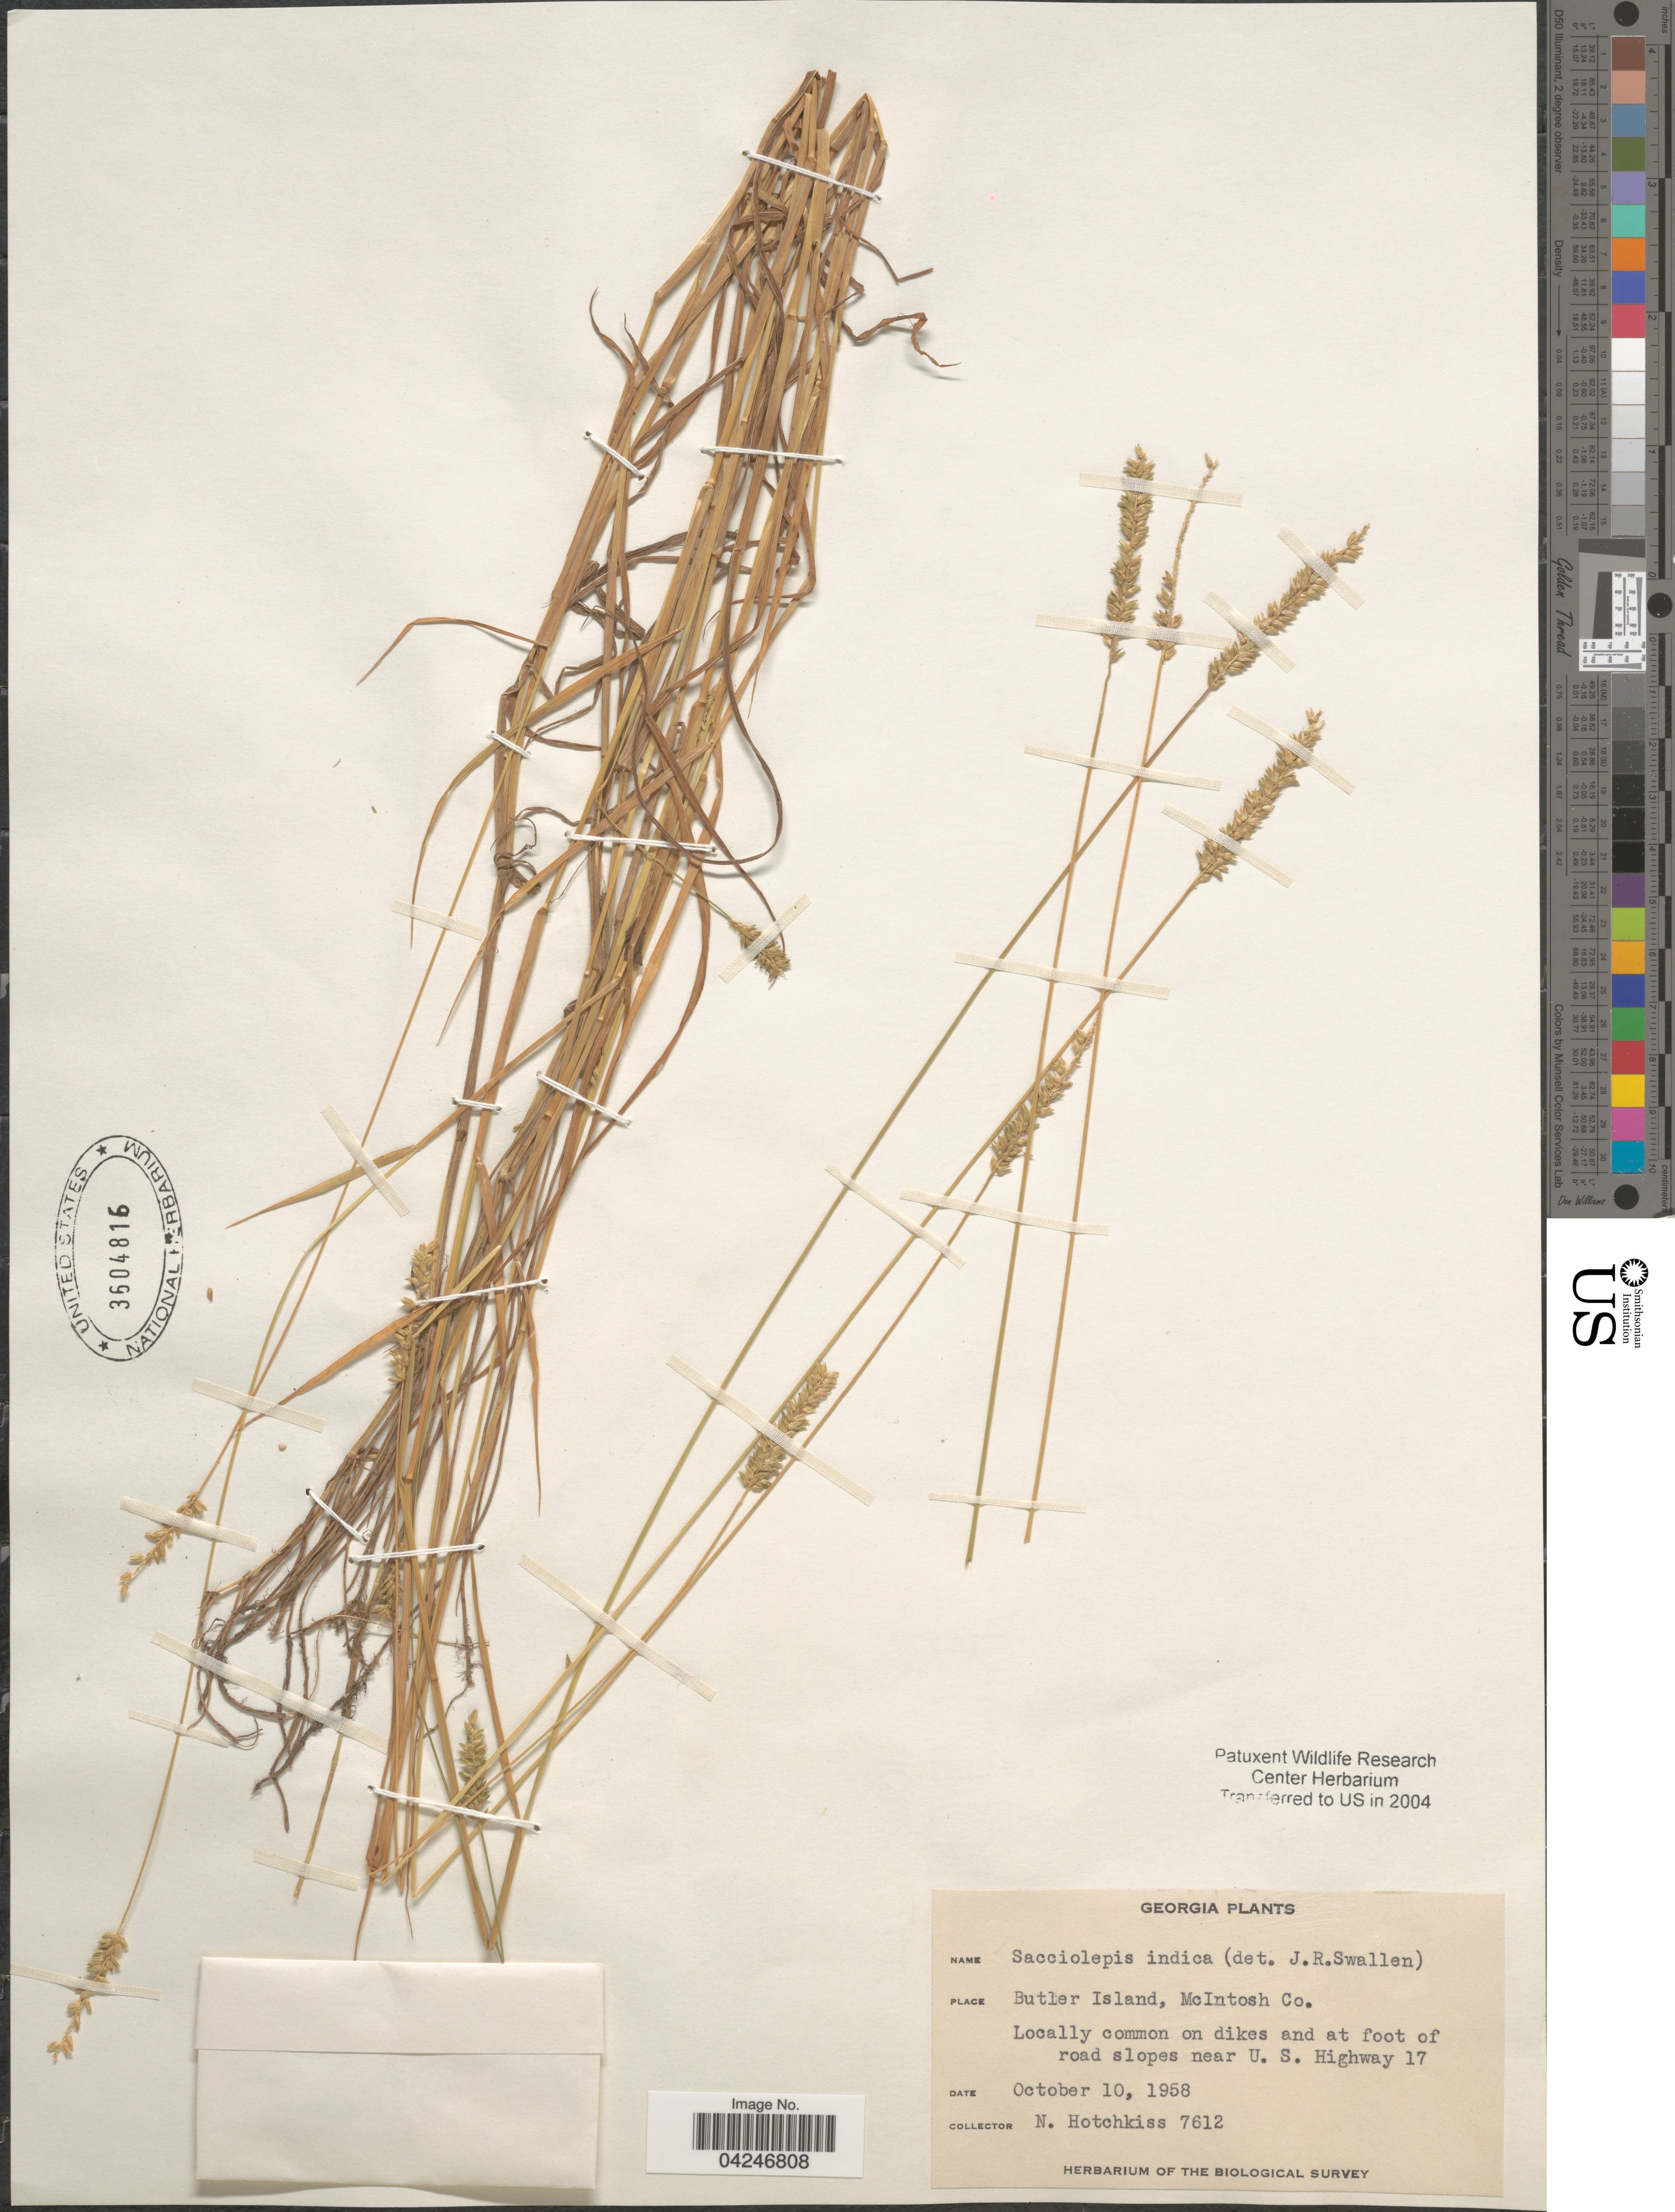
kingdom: Plantae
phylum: Tracheophyta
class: Liliopsida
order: Poales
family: Poaceae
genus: Sacciolepis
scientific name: Sacciolepis indica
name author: (L.) Chase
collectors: N. Hotchkiss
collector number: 7612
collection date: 1958-10-10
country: United States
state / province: Georgia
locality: Butler Island, McIntosh Co. Locally common on dikes and at foot of road slopes near U. S. Highway 17. The Biological Survey.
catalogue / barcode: US 3604816